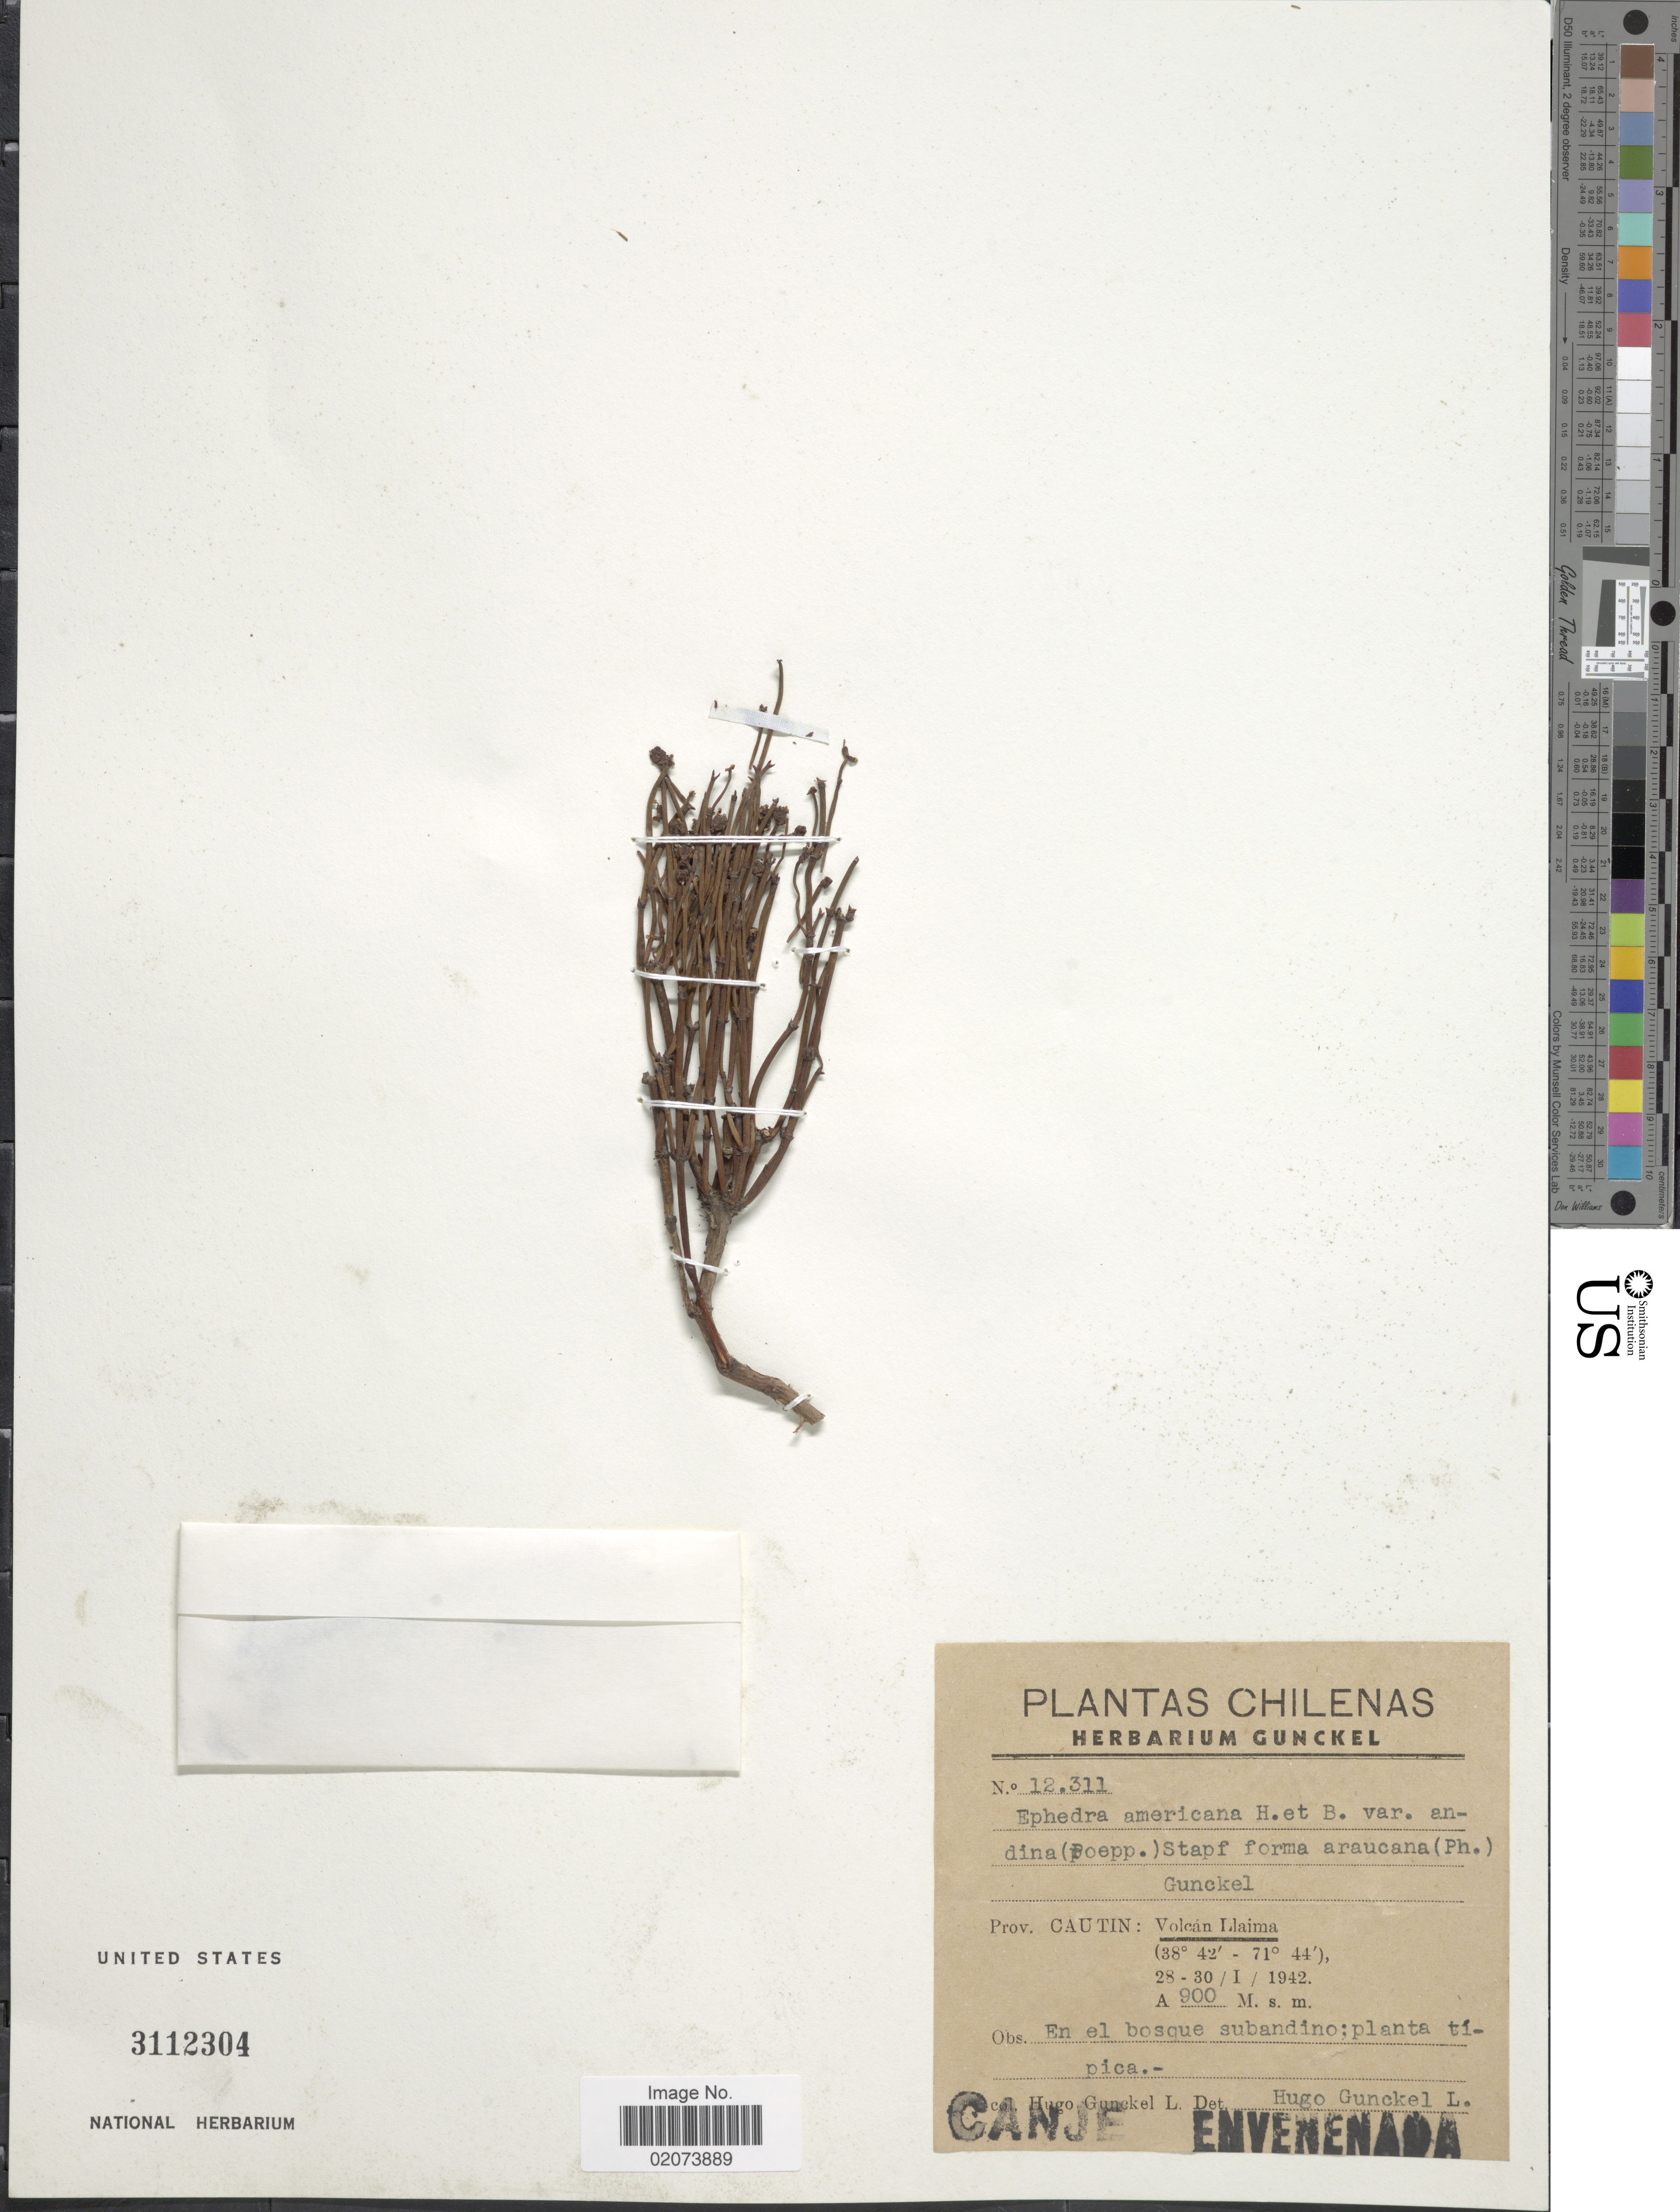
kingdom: Plantae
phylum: Tracheophyta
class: Gnetopsida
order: Ephedrales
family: Ephedraceae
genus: Ephedra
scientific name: Ephedra chilensis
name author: C. Presl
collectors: H. Gunckel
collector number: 12311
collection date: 1942-01-28/1942-01-30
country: Chile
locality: Prov. Cautin: Volcan Llaima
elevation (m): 900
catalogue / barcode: US 3112304